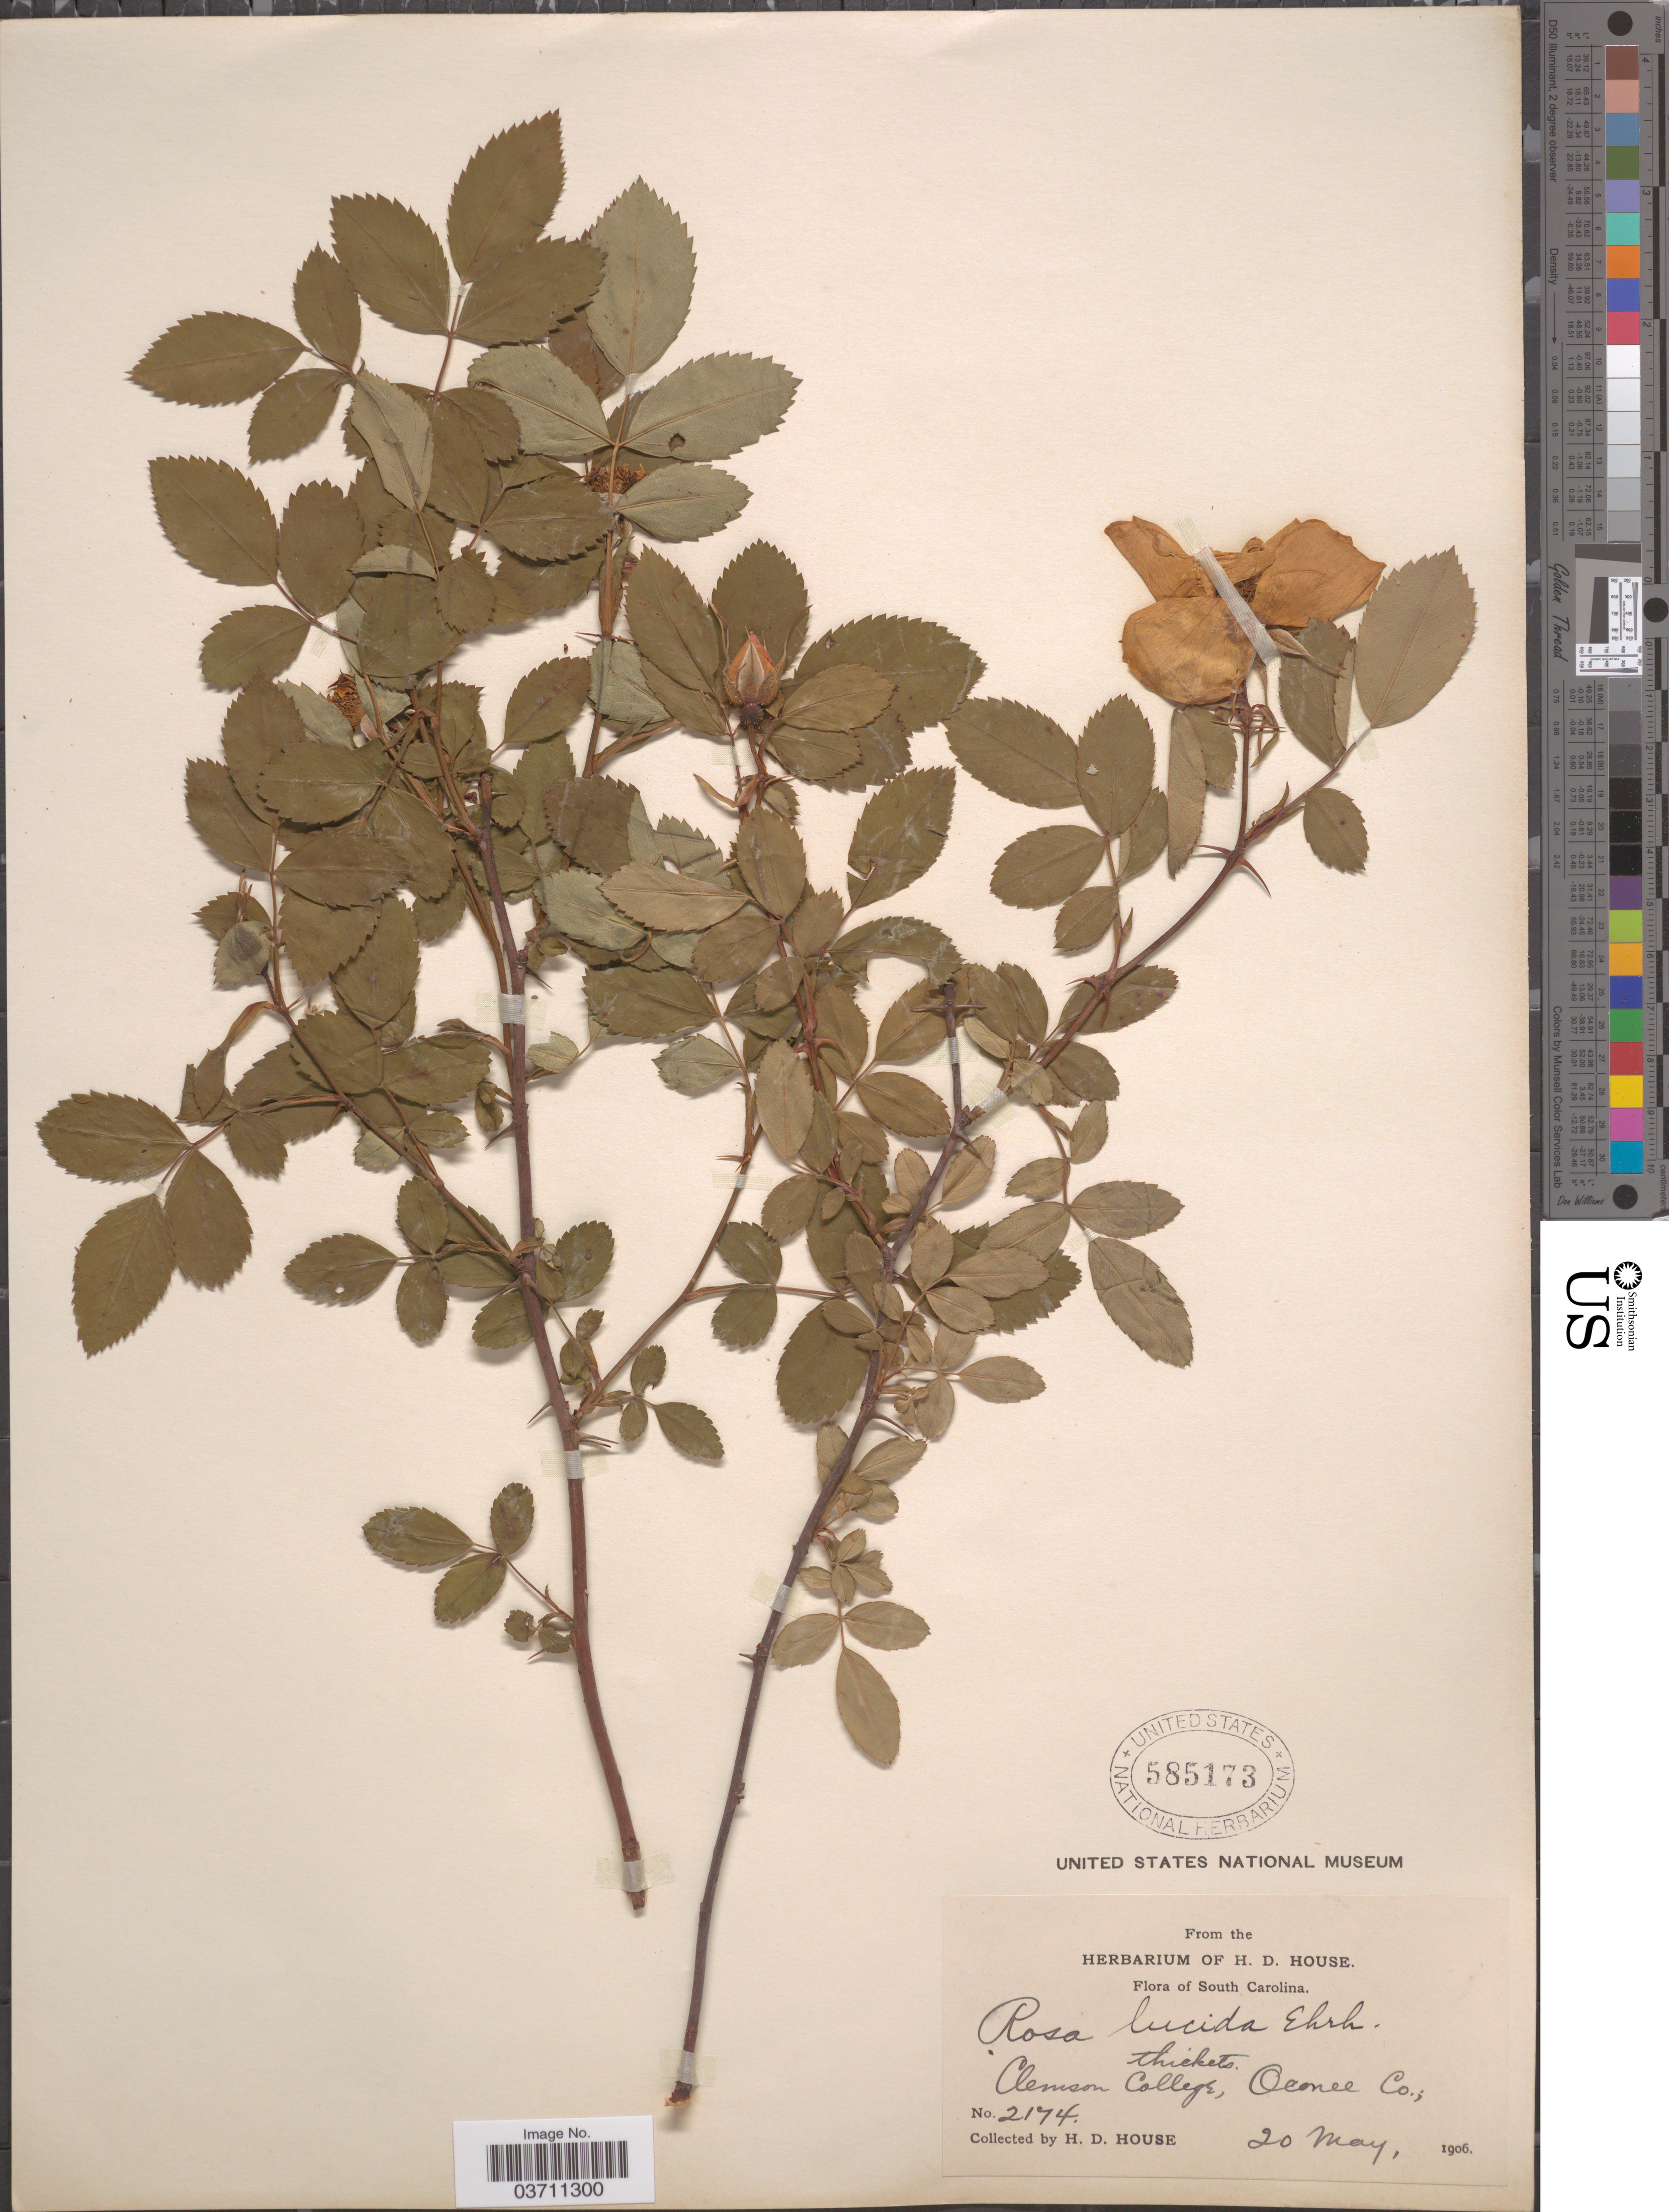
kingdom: Plantae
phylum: Tracheophyta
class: Magnoliopsida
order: Rosales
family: Rosaceae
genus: Rosa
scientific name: Rosa lucida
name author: Meehan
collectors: H. D. House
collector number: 2174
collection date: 1906-05-20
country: United States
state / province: South Carolina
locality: Clemson College, Oconee Co.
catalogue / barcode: US 585173